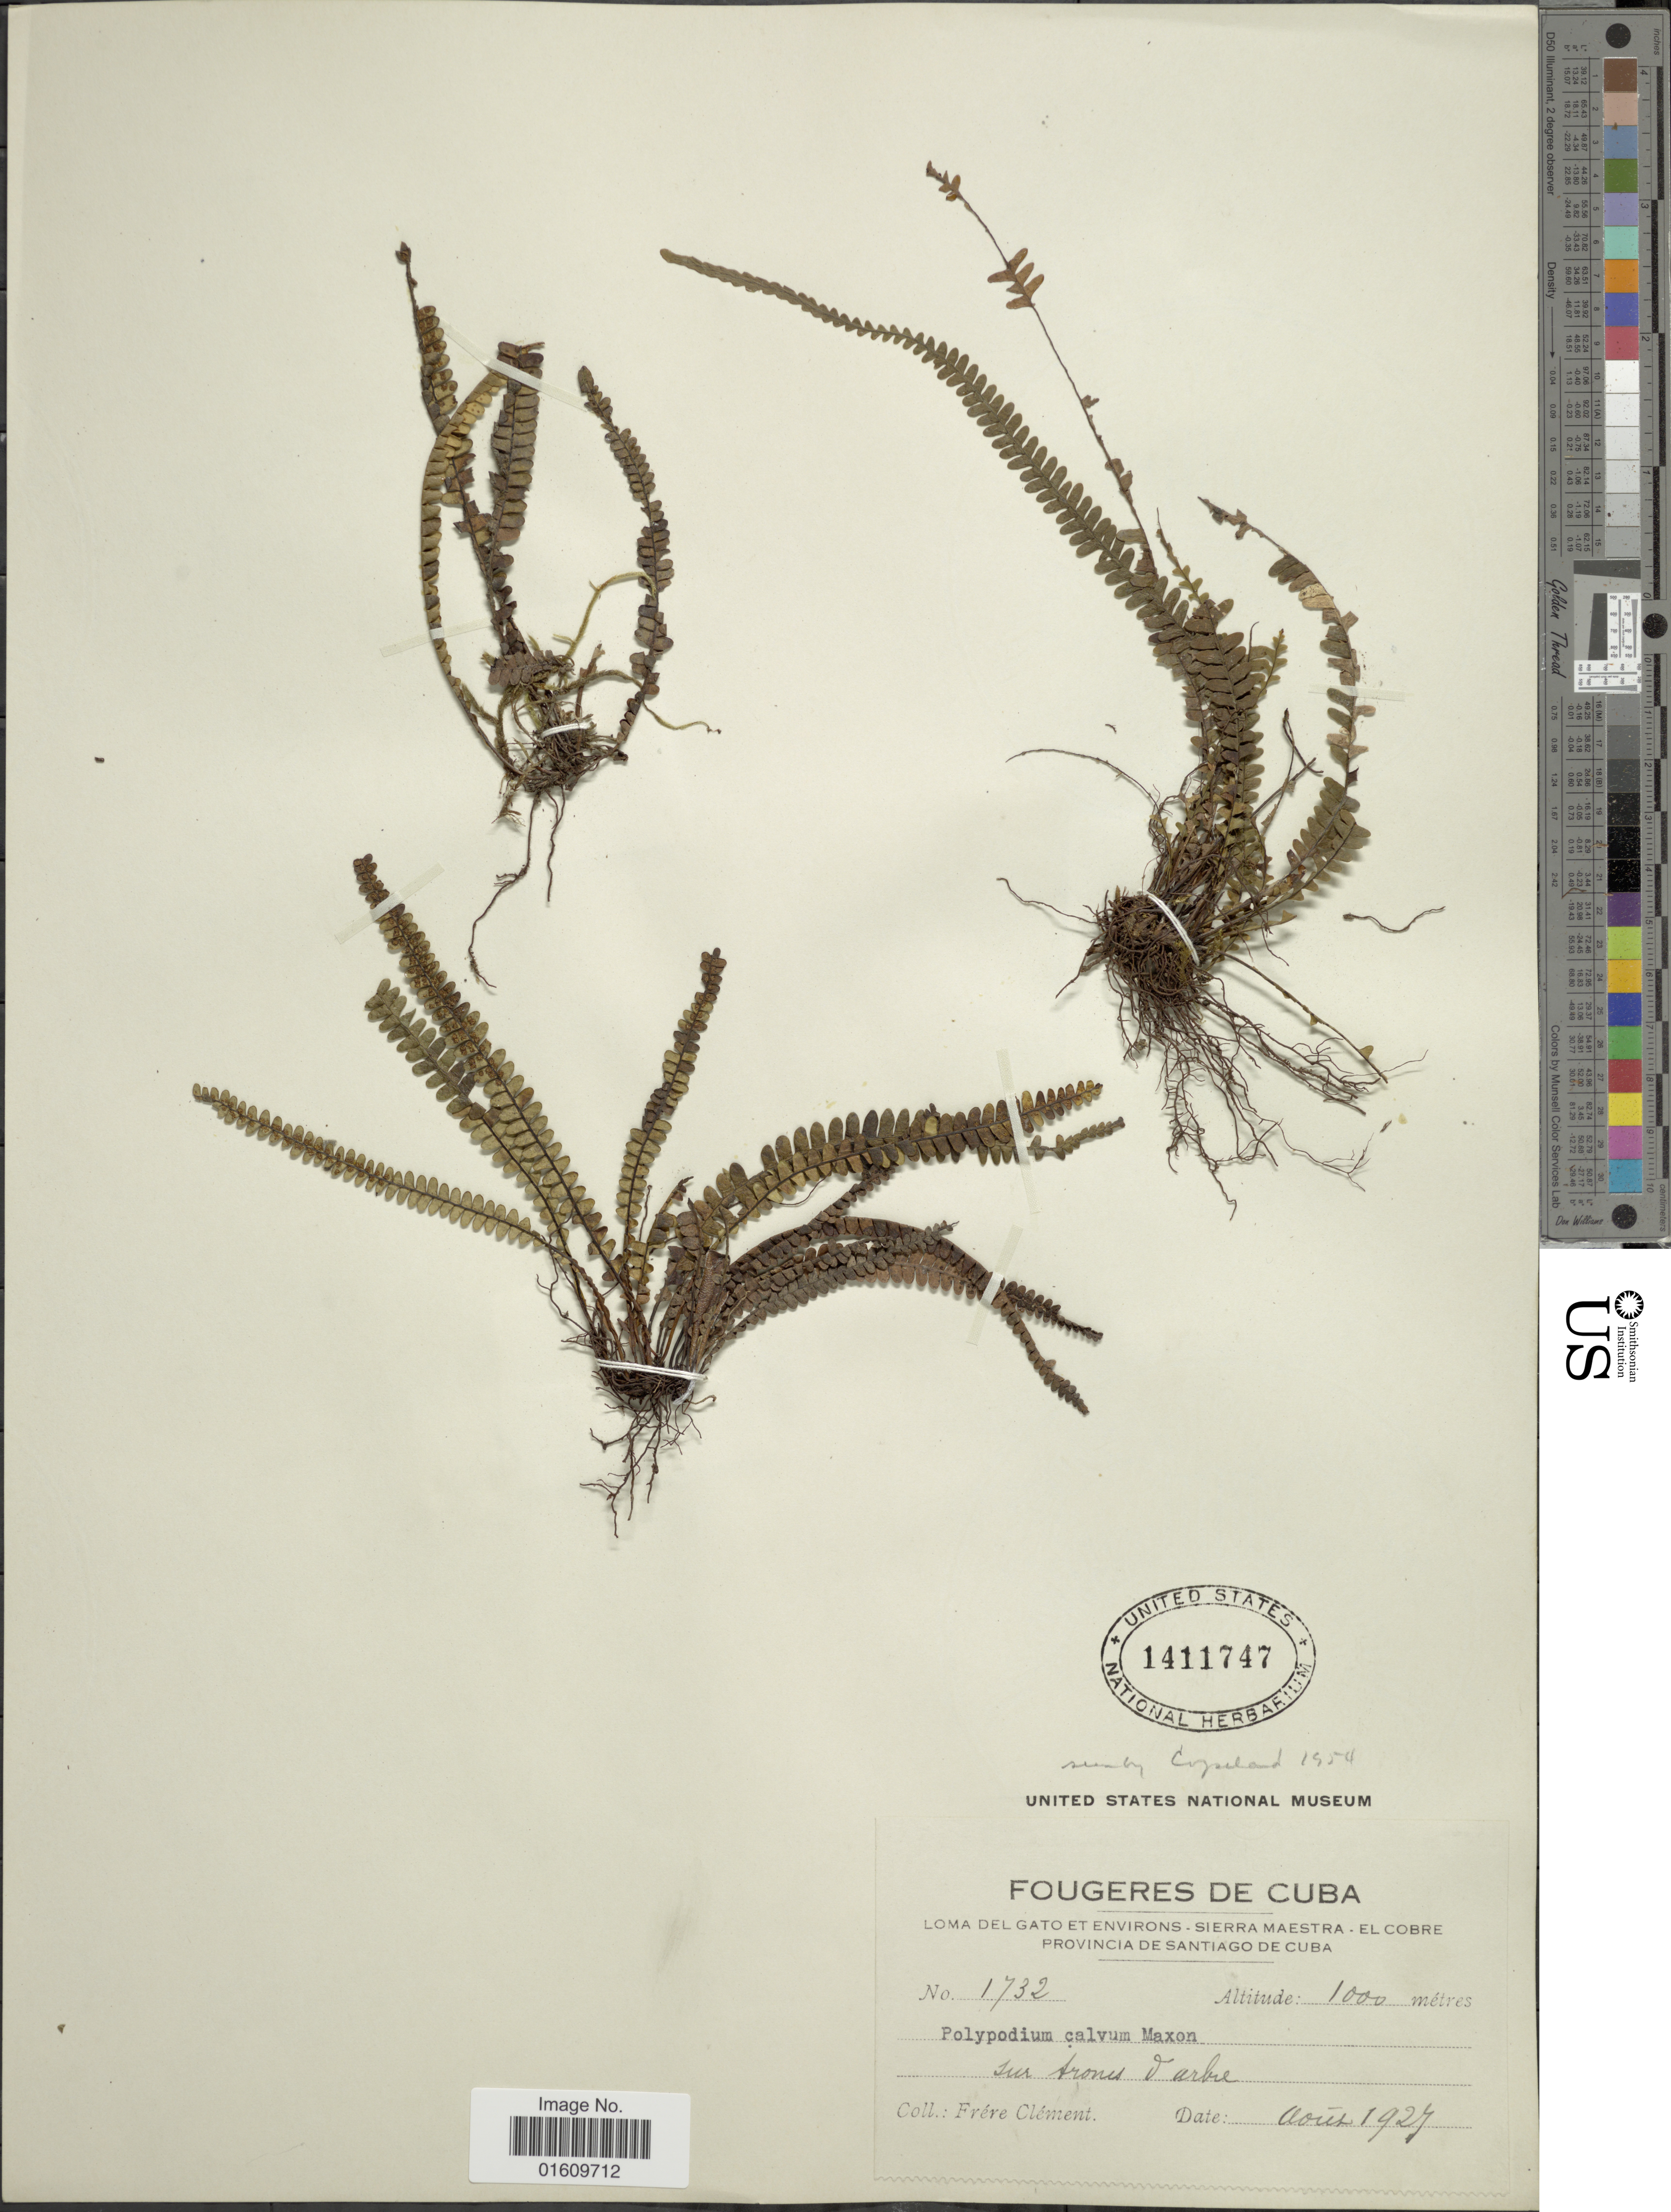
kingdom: Plantae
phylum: Tracheophyta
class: Polypodiopsida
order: Polypodiales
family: Polypodiaceae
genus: Melpomene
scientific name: Melpomene melanosticta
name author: (Kunze) A.R. Sm. & R.C. Moran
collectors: B. Clement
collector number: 1732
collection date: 1927-08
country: Cuba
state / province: Santiago de Cuba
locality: Fougeres de Cuba, Loma del Gato et environs- Sierra Maestra - El Cobre Provincia de Santiago de Cuba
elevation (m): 1000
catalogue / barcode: US 1411747